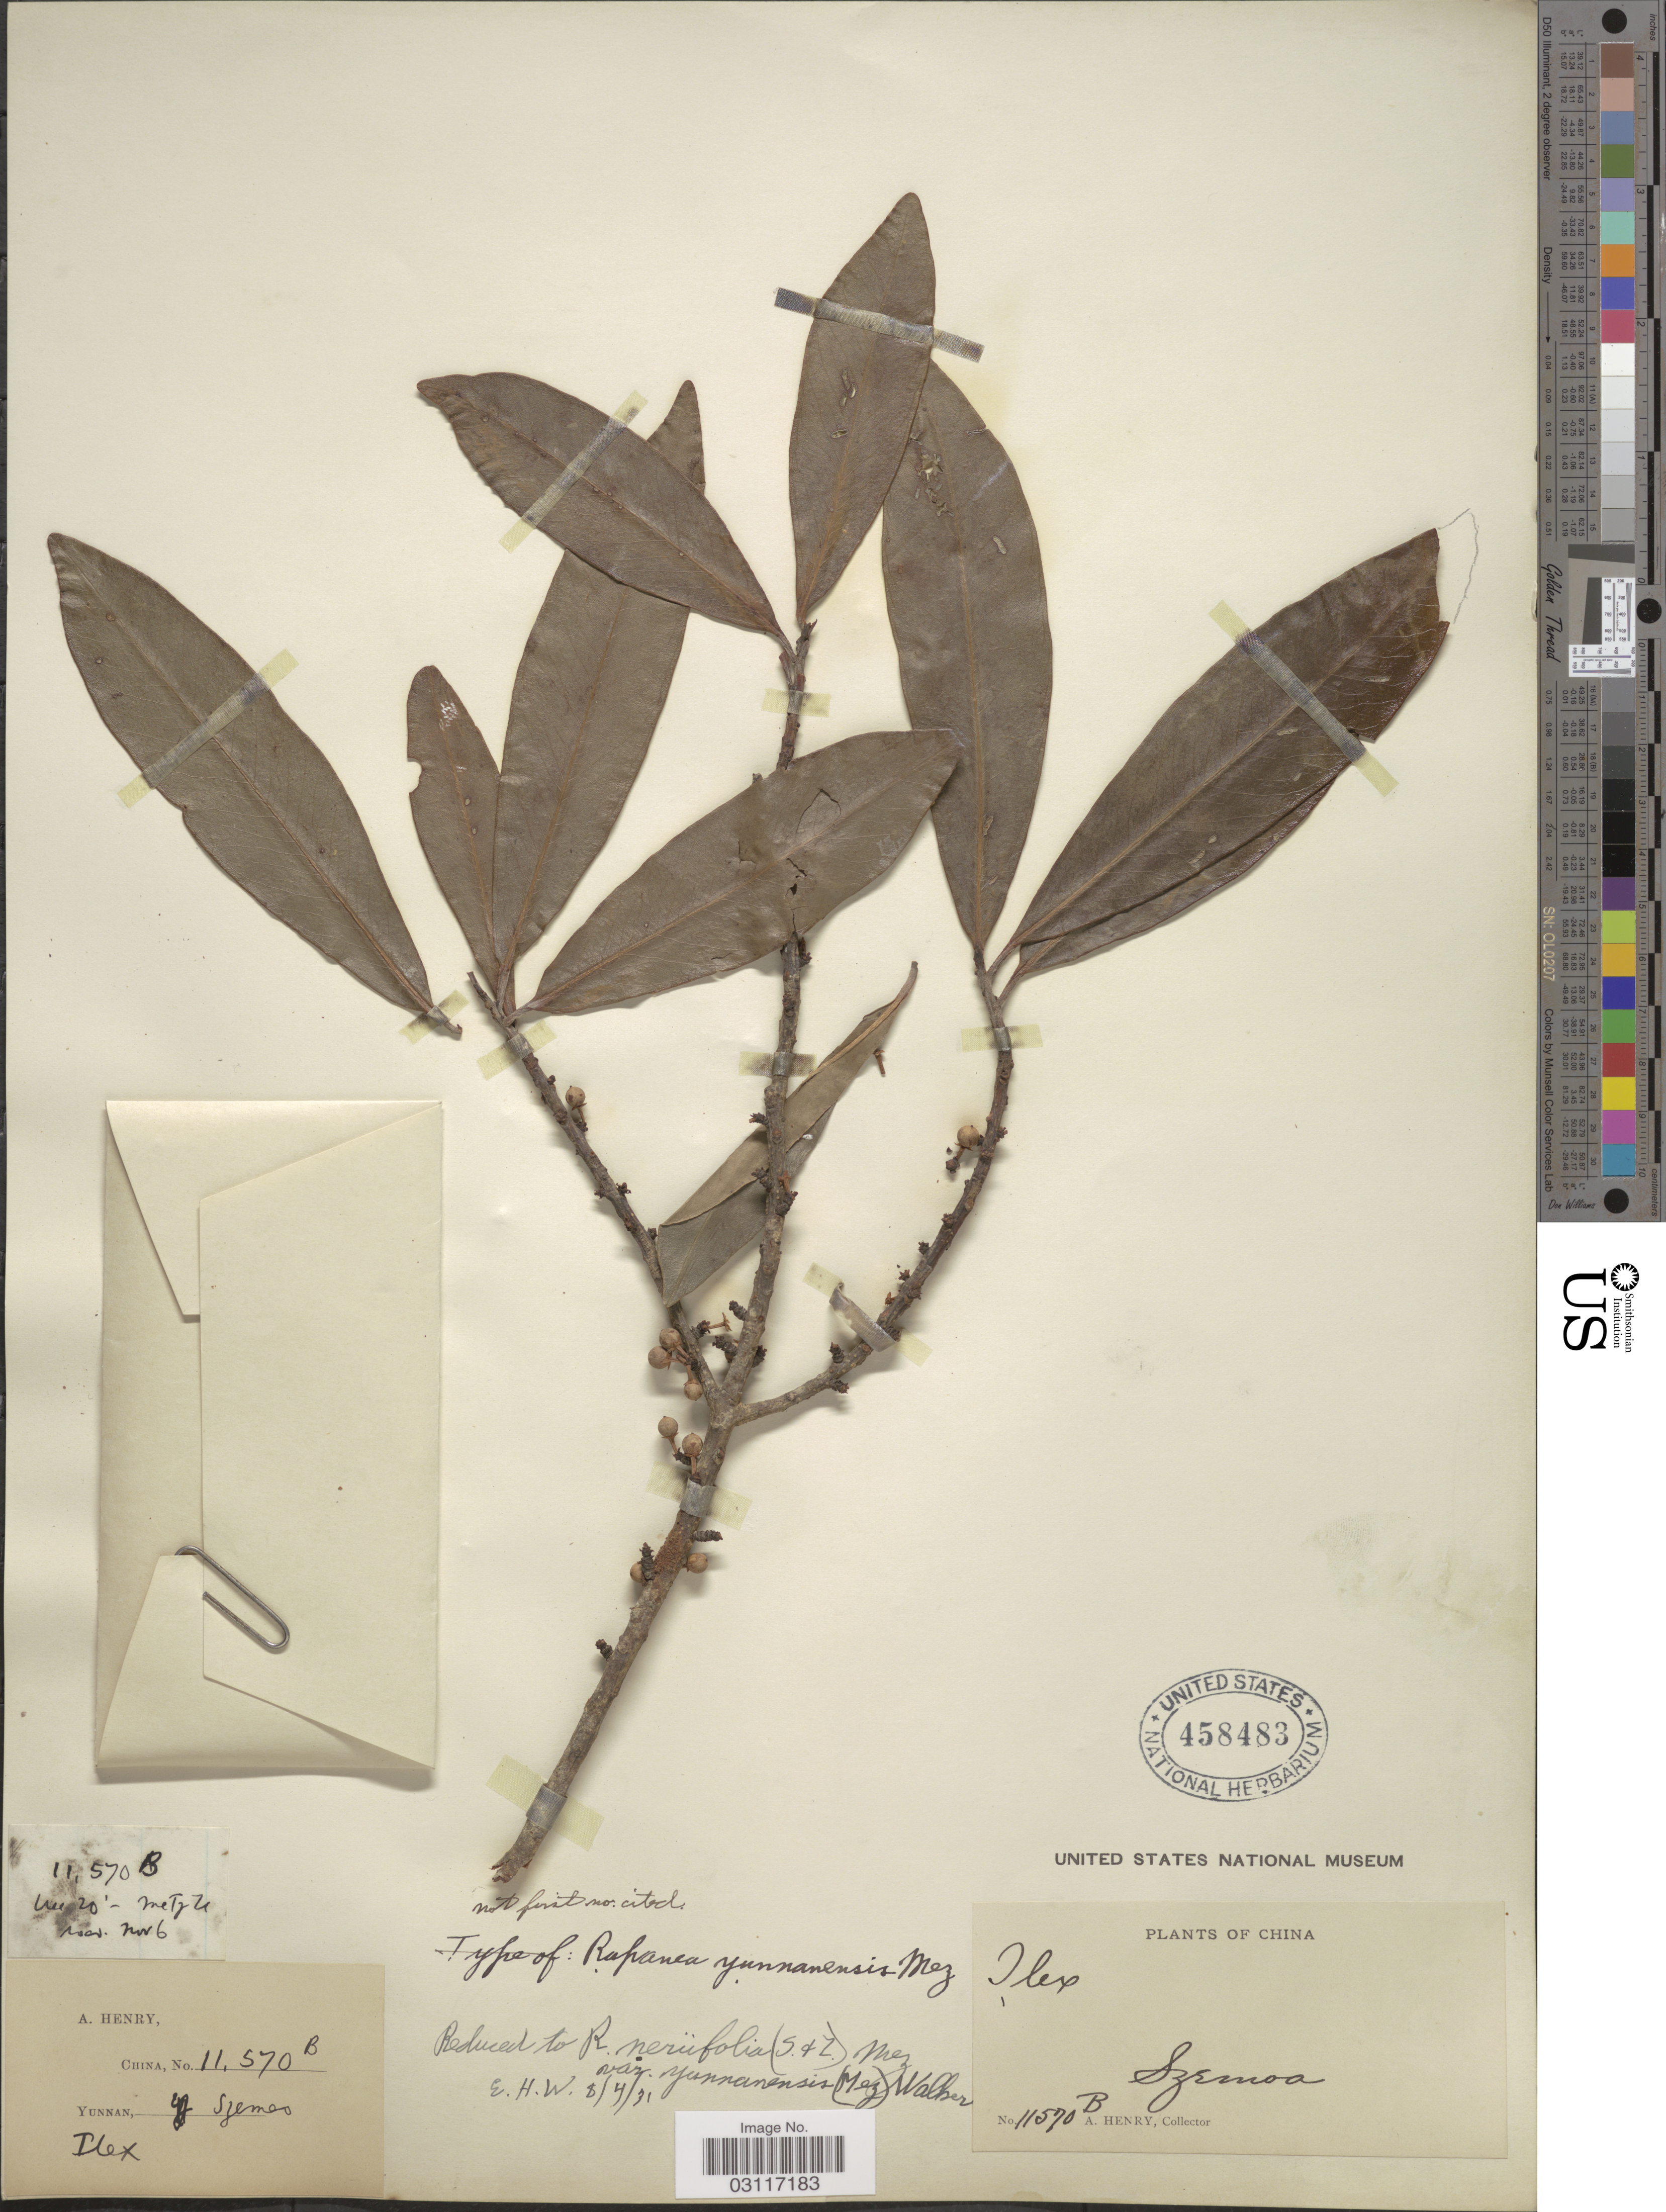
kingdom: Plantae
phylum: Tracheophyta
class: Magnoliopsida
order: Ericales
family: Primulaceae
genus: Myrsine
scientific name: Myrsine seguinii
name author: H. Lév.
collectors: A. Henry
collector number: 11570 B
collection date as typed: Transcribed d/m/y: /6/11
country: China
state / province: Yunnan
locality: Szemoa.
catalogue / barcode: US 458483